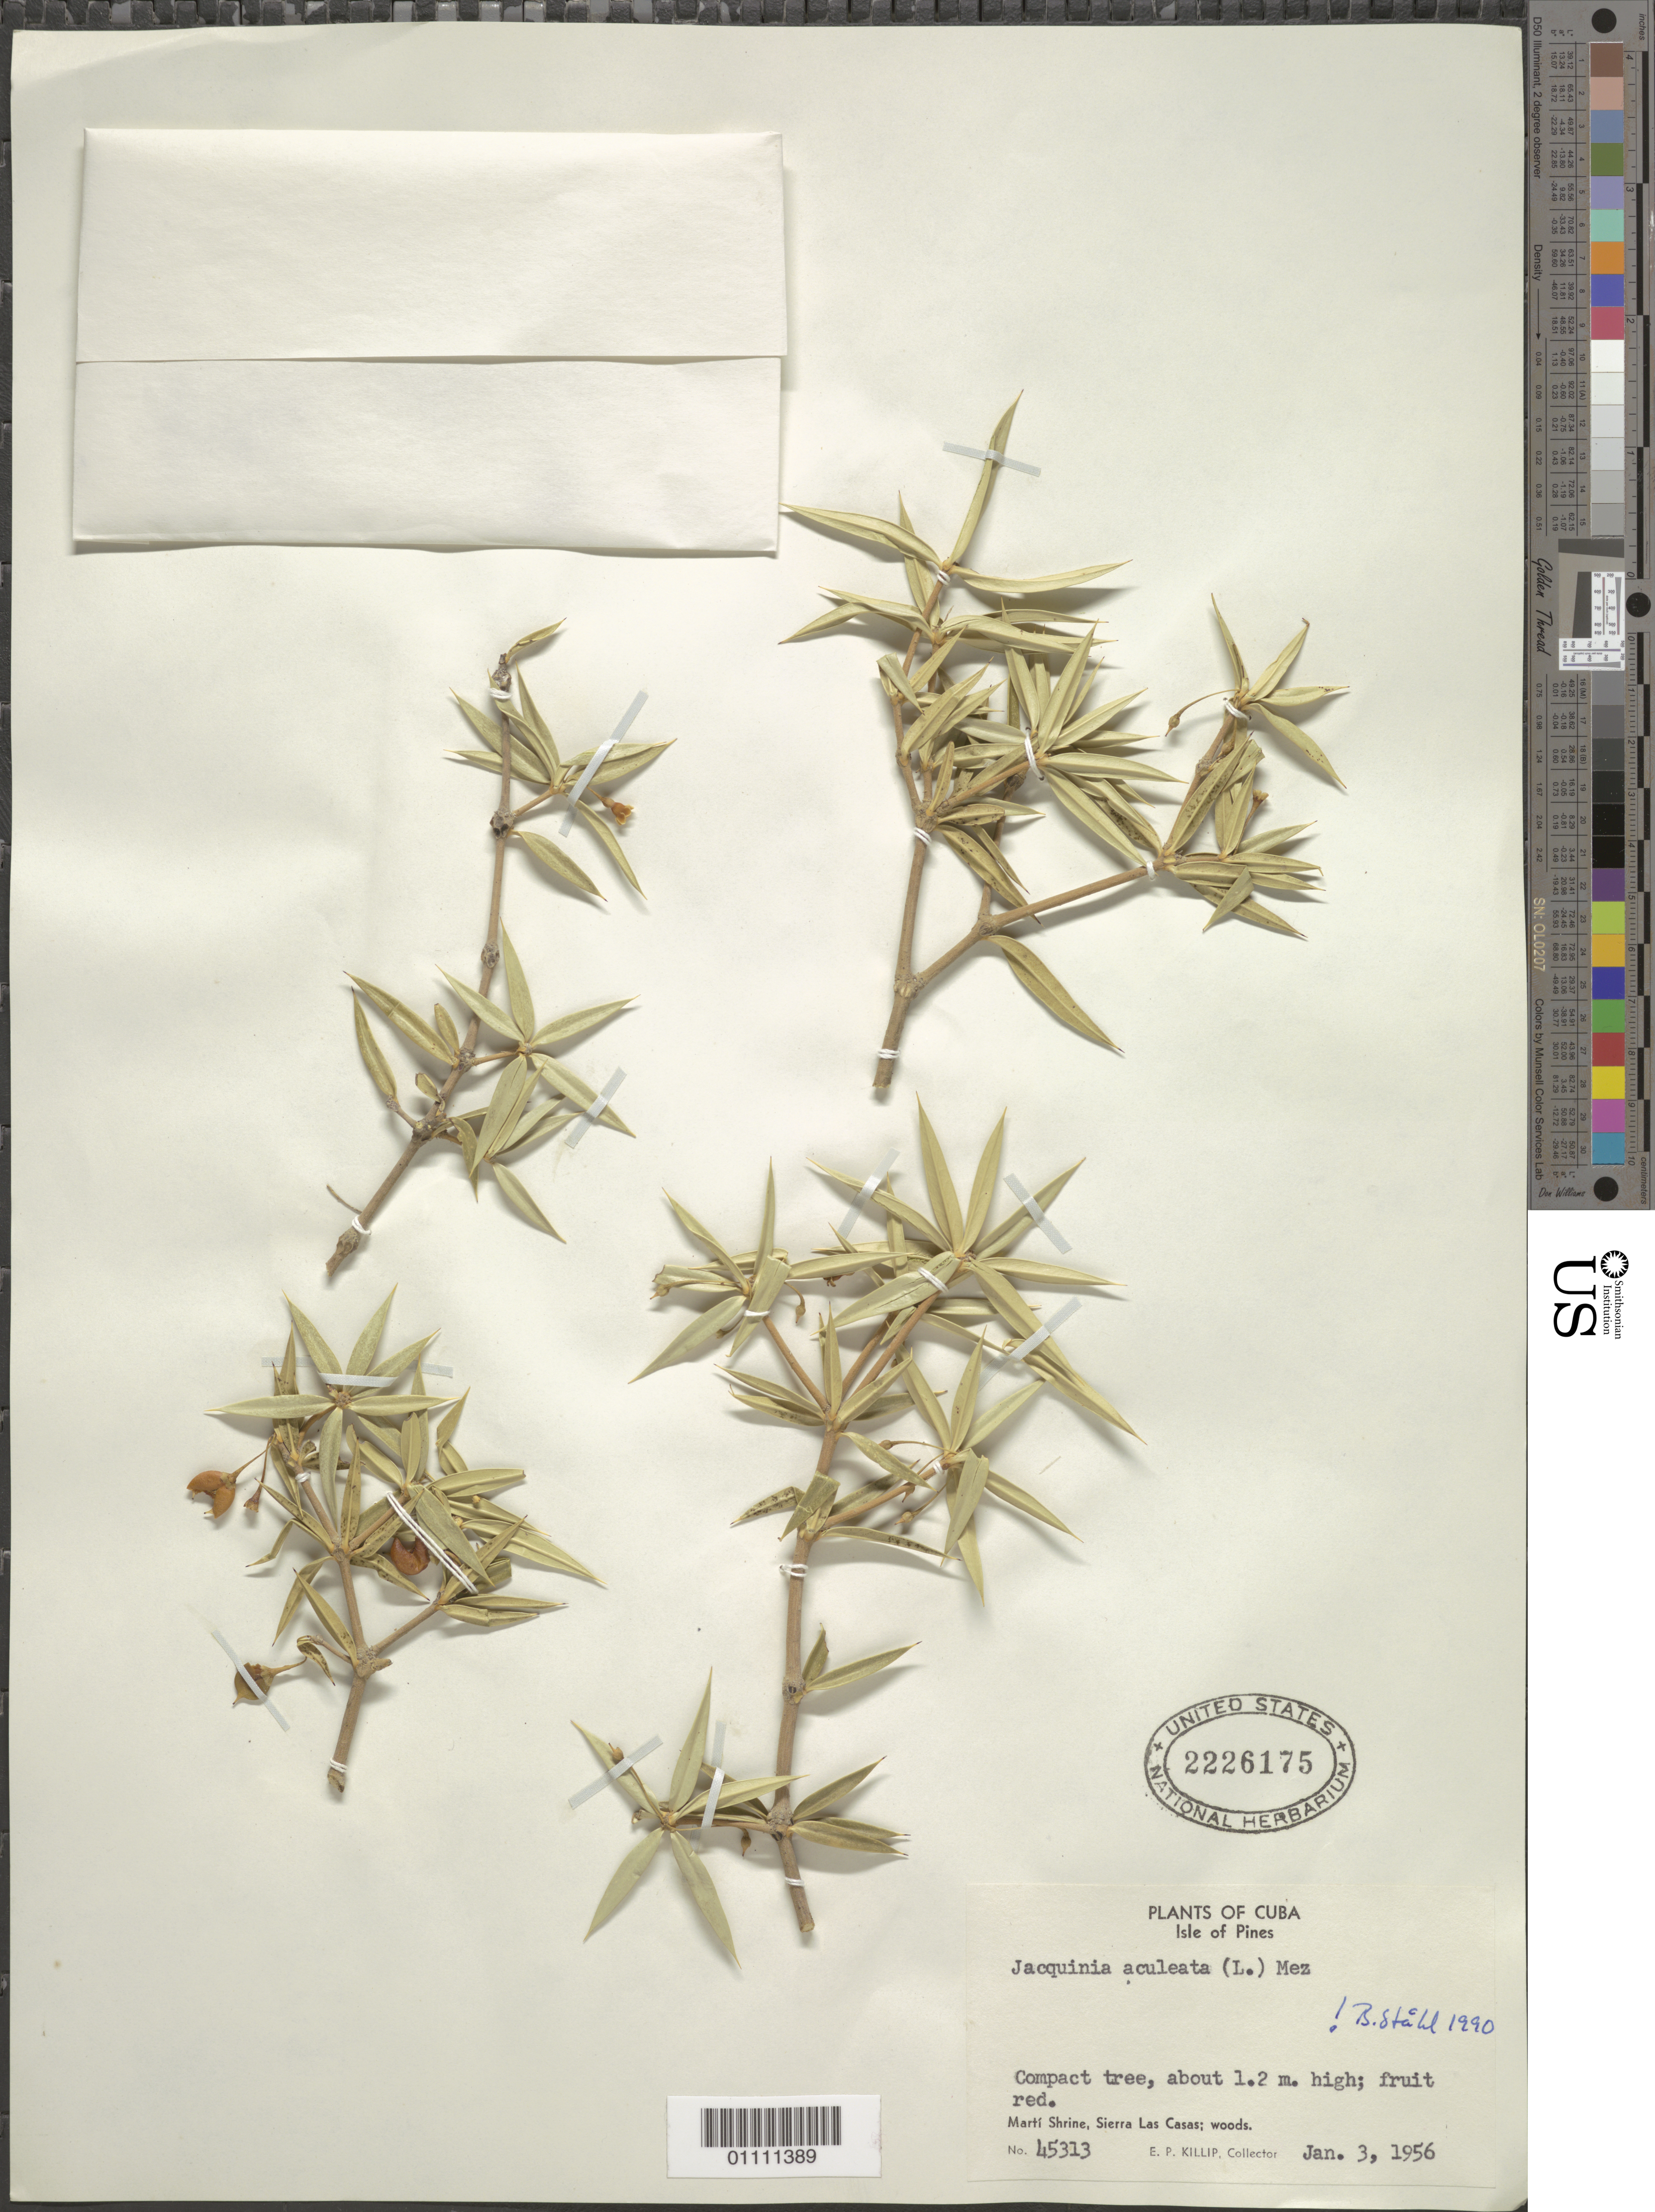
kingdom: Plantae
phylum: Tracheophyta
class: Magnoliopsida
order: Ericales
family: Primulaceae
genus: Jacquinia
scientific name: Jacquinia aculeata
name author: (L.) Mez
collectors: E. P. Killip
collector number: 45313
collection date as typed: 03 Jan 1956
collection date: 1956-01-03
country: Cuba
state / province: Isla de La Juventud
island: Isla de la Juventud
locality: Marti Shrine, Sierra Las Casas; woods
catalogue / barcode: US 2226175